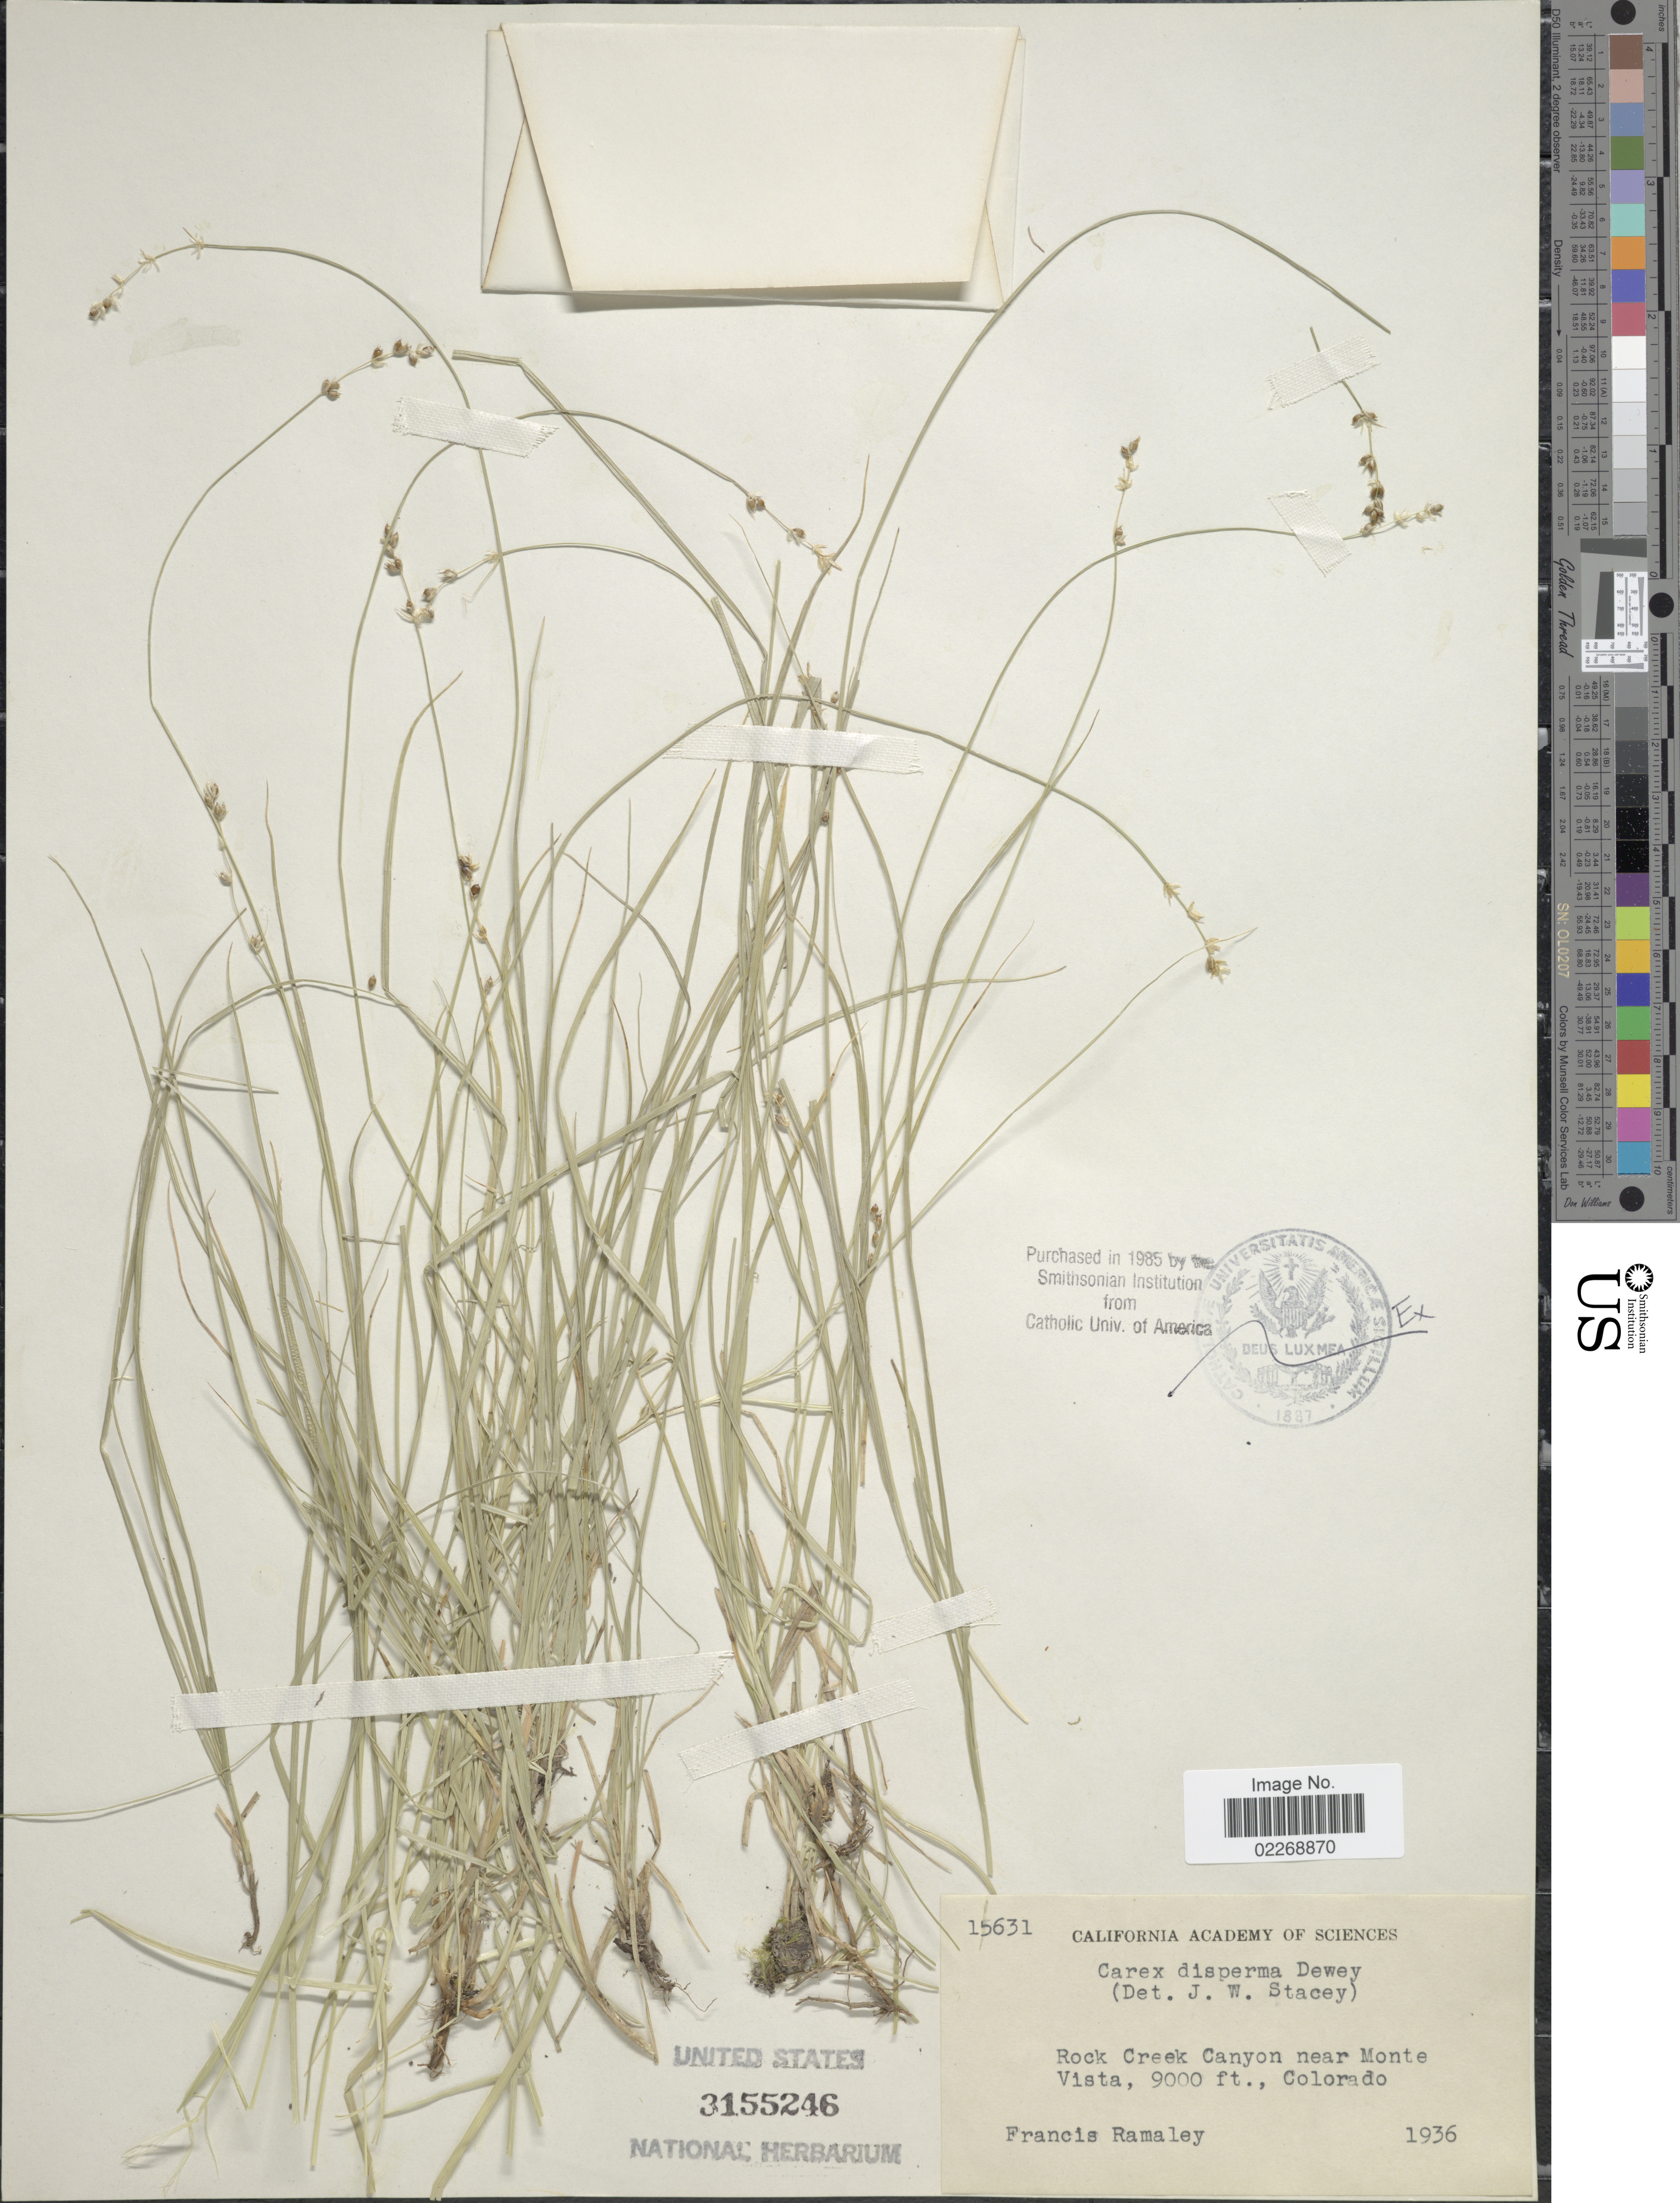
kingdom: Plantae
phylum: Tracheophyta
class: Liliopsida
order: Poales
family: Cyperaceae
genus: Carex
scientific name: Carex disperma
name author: Dewey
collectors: F. Ramaley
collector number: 15631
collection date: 1936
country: United States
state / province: Colorado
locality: Rock Creek Canyon near Monte Vista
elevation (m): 2743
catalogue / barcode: US 3155246